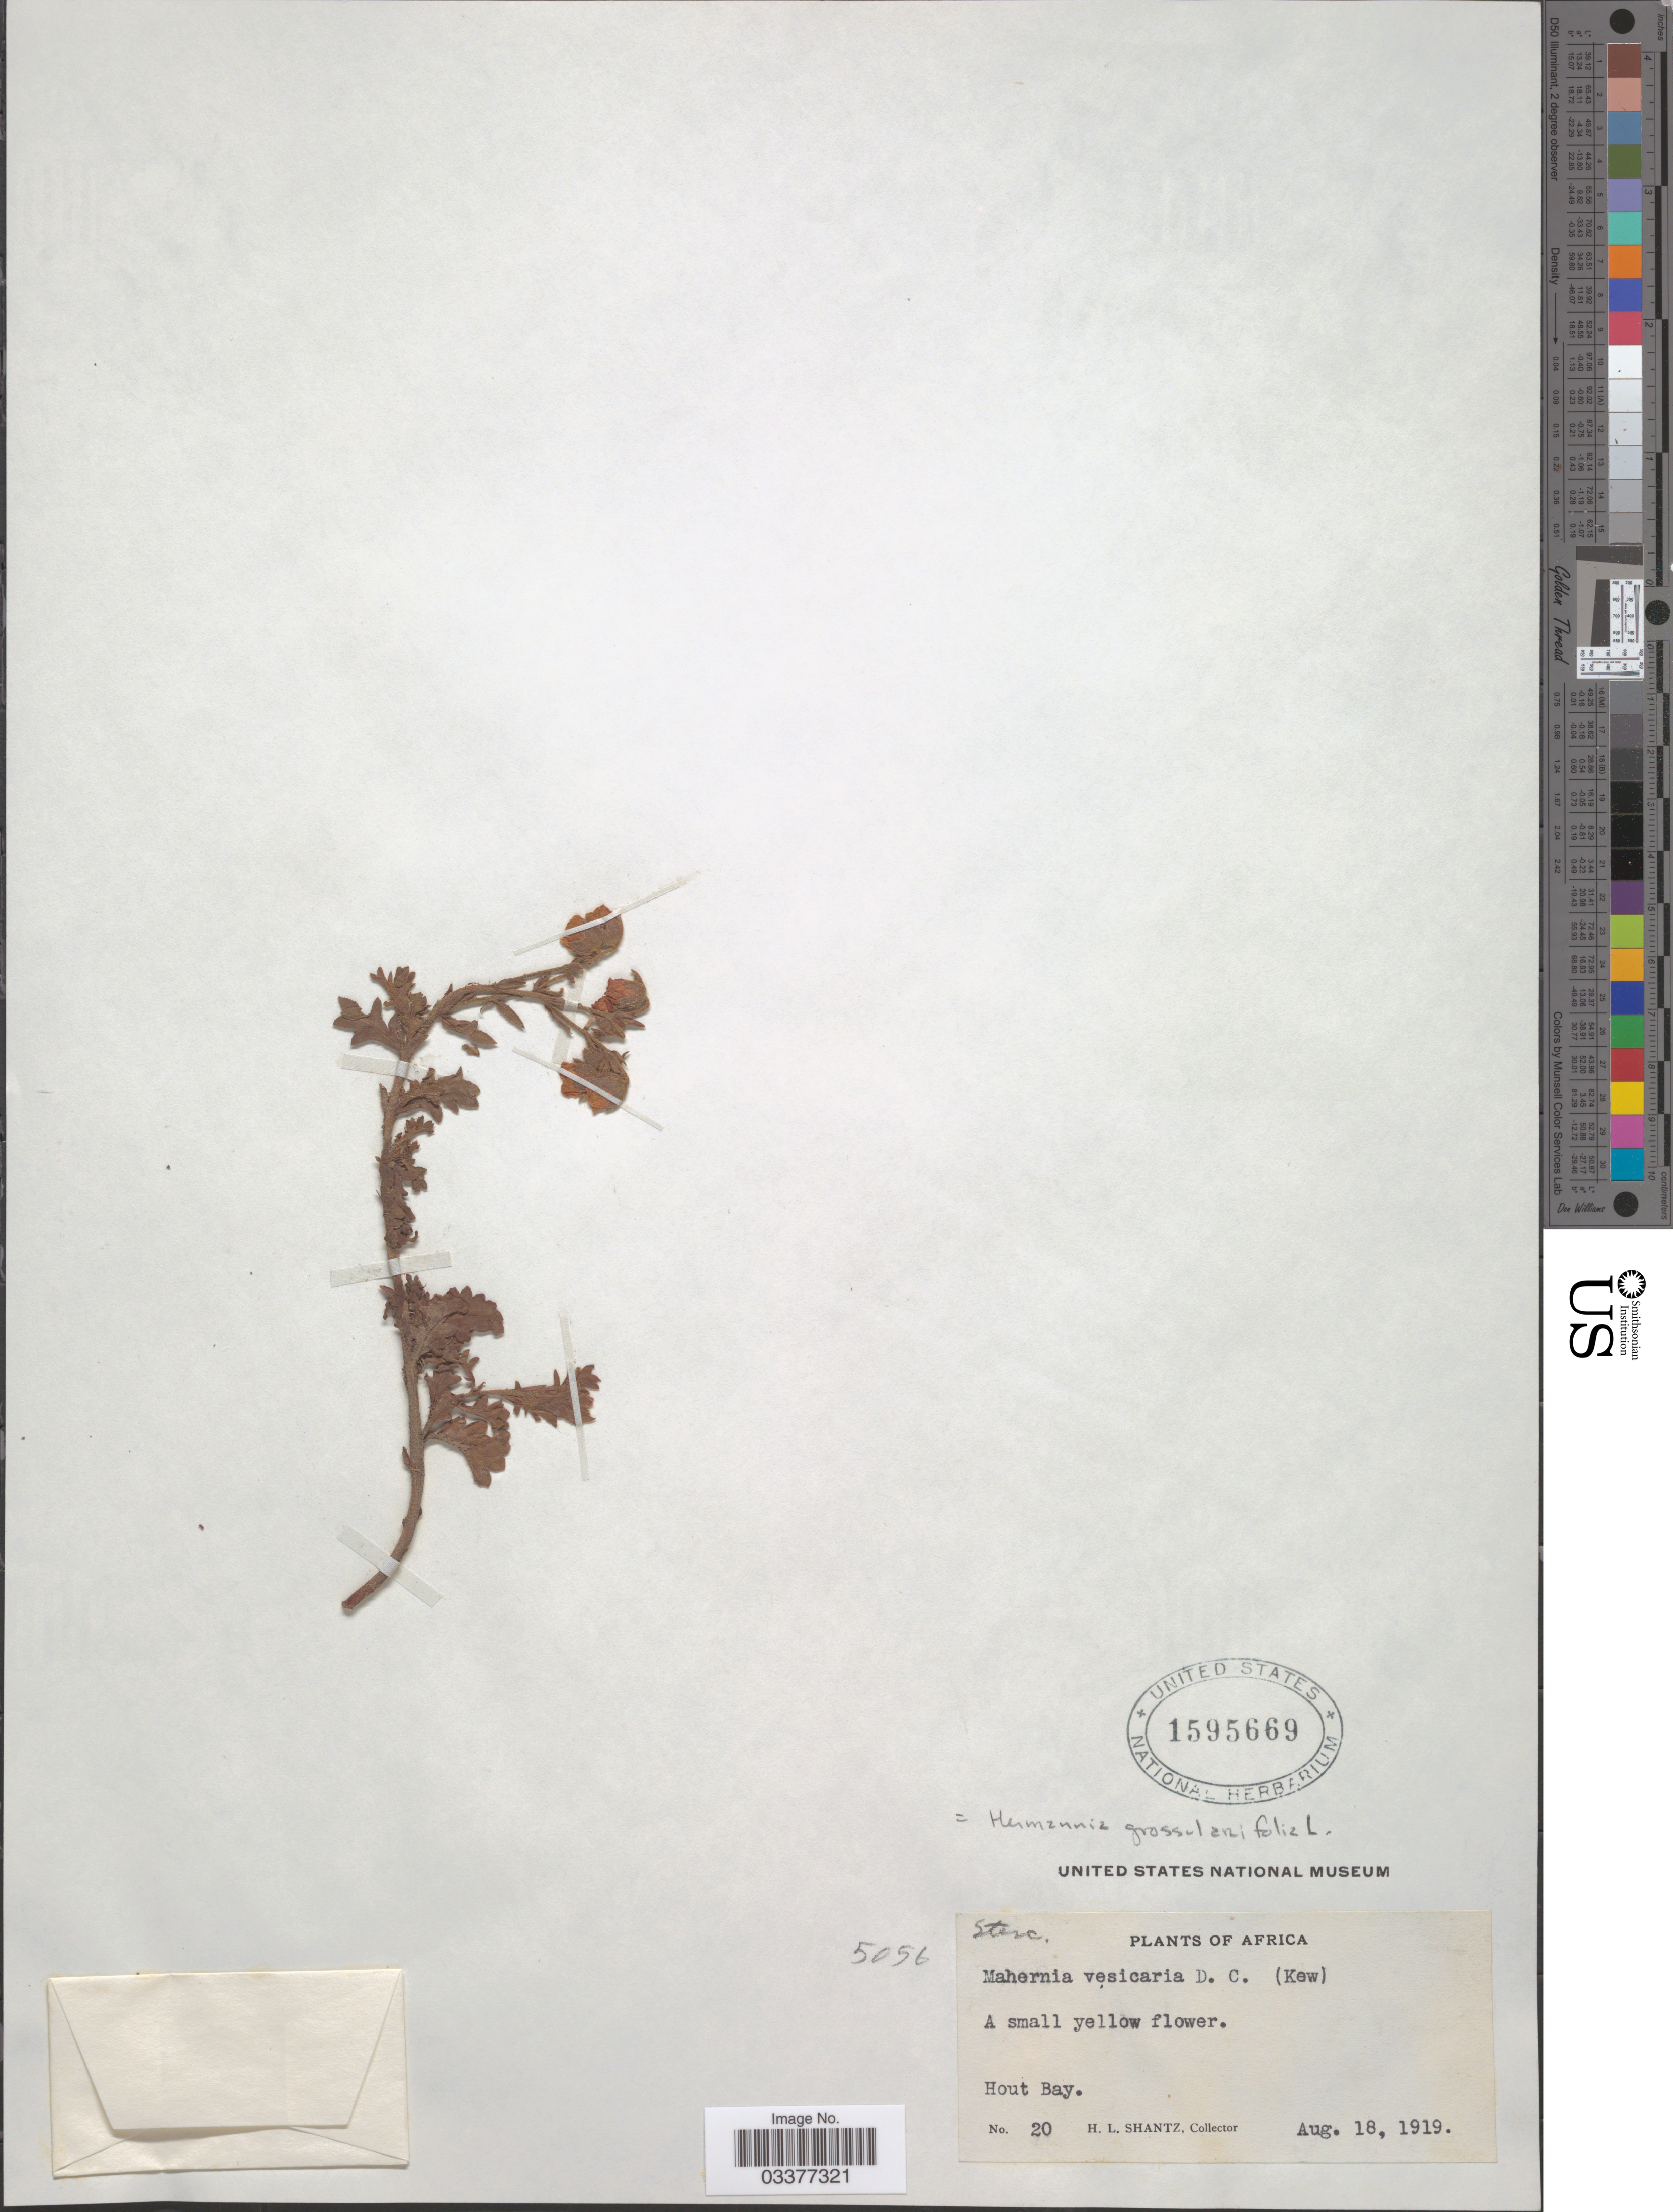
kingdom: Plantae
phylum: Tracheophyta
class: Magnoliopsida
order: Malvales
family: Malvaceae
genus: Hermannia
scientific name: Hermannia grossularifolia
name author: L.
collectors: H. Shantz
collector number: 20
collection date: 1919-08-18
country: South Africa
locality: Africa. Hout Bay.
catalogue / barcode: US 1595669